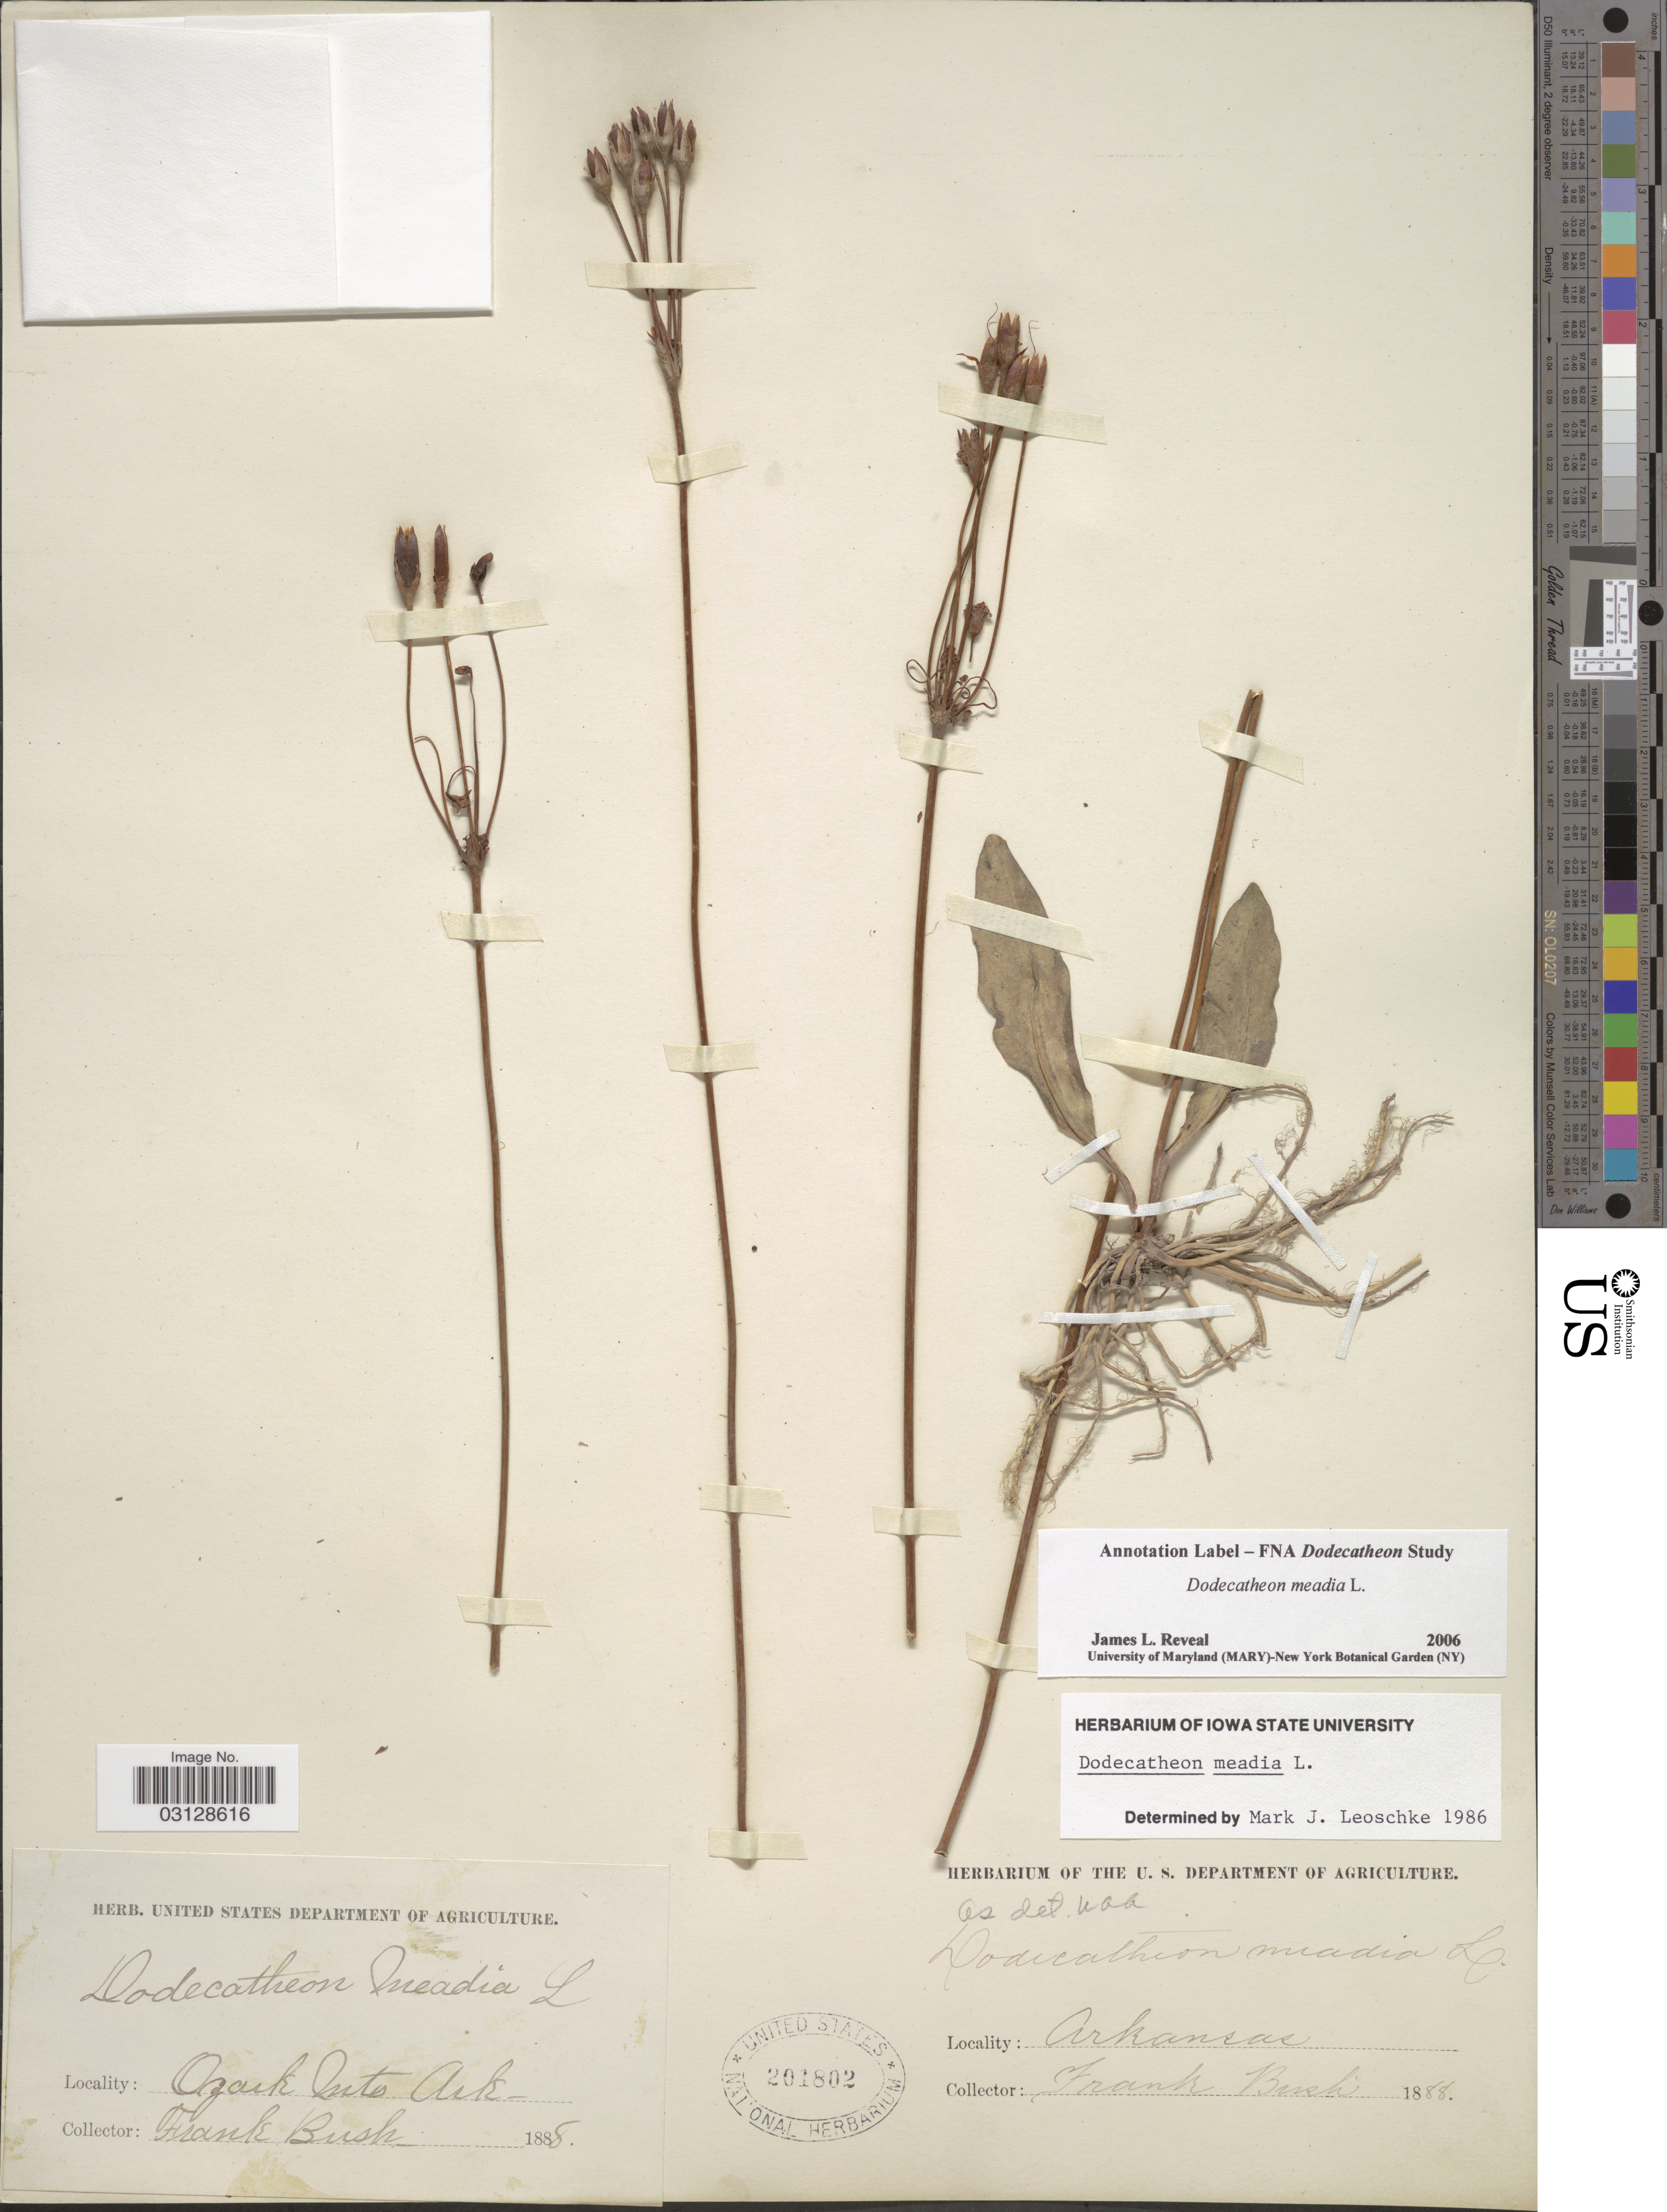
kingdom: Plantae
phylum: Tracheophyta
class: Magnoliopsida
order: Ericales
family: Primulaceae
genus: Dodecatheon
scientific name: Dodecatheon meadia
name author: L.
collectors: F. Bush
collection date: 1885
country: United States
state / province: Arkansas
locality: Ozark Mrs.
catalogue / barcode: US 201802